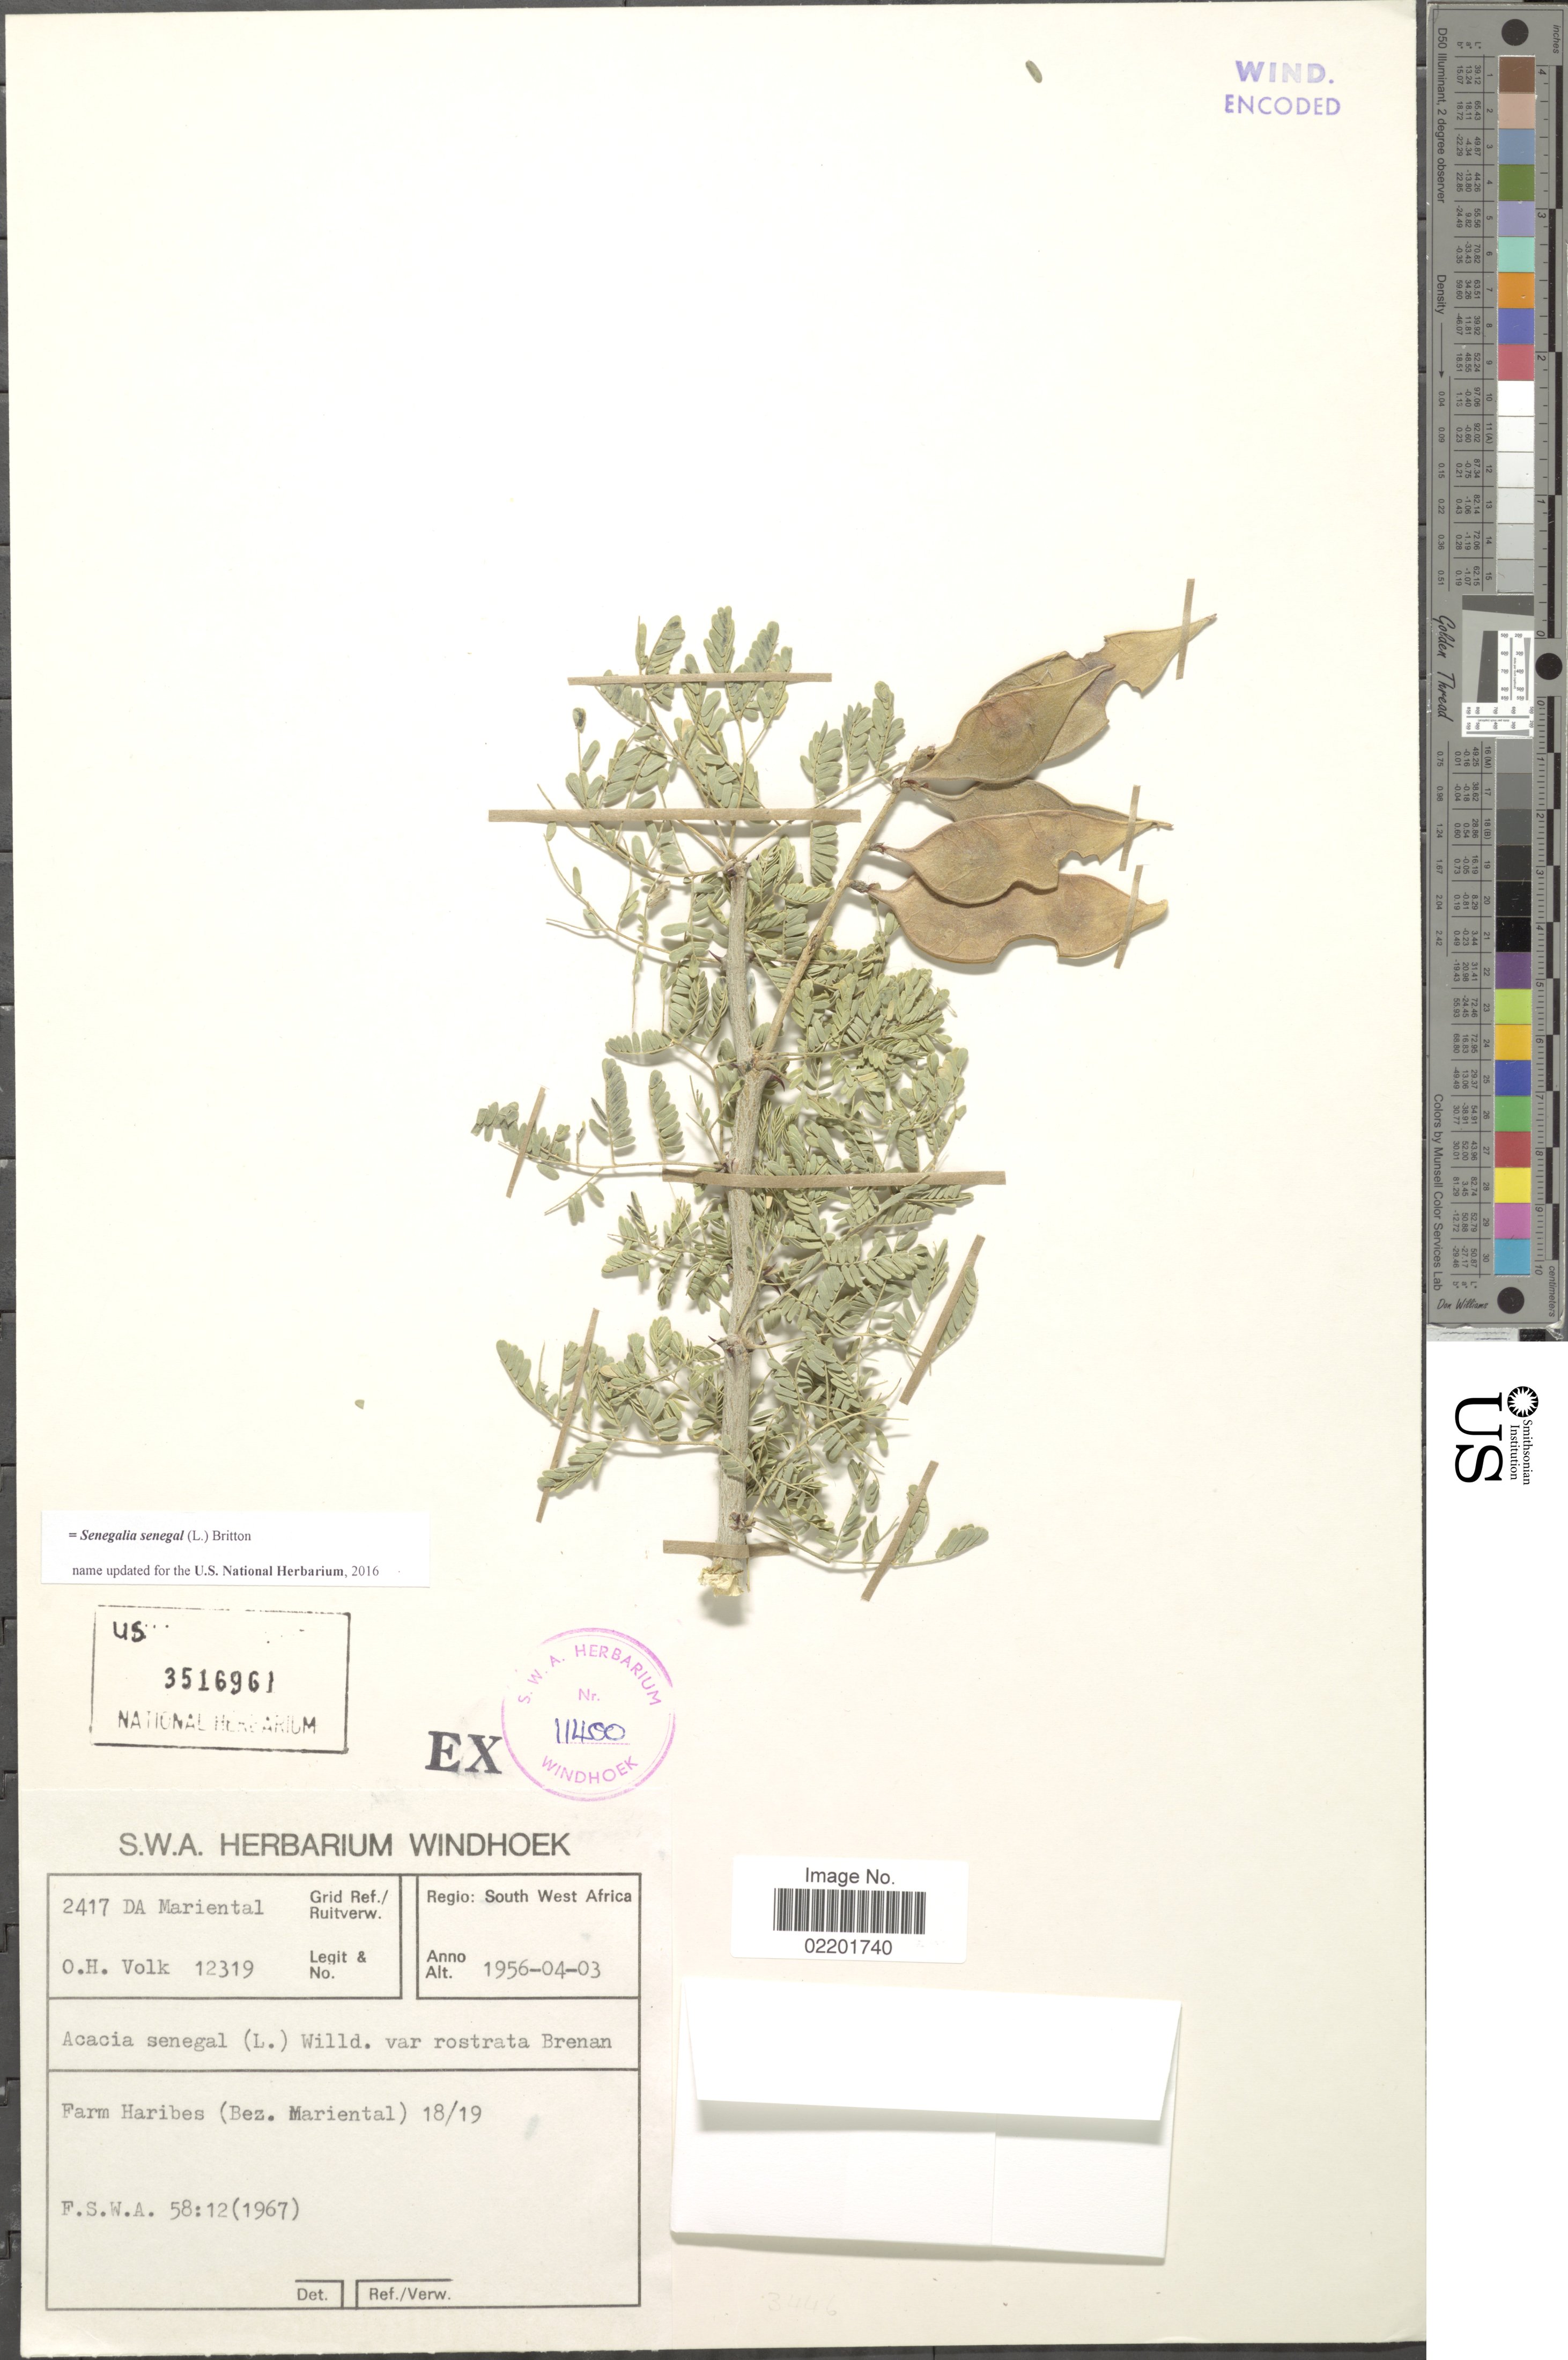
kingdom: Plantae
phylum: Tracheophyta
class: Magnoliopsida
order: Fabales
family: Fabaceae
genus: Senegalia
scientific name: Senegalia senegal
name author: (L.) Britton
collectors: O. Volk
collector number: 12319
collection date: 1956-04-03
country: Namibia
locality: South West Africa, Farm Haribes (Bez. Mariental) 18/19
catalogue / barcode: US 3516961